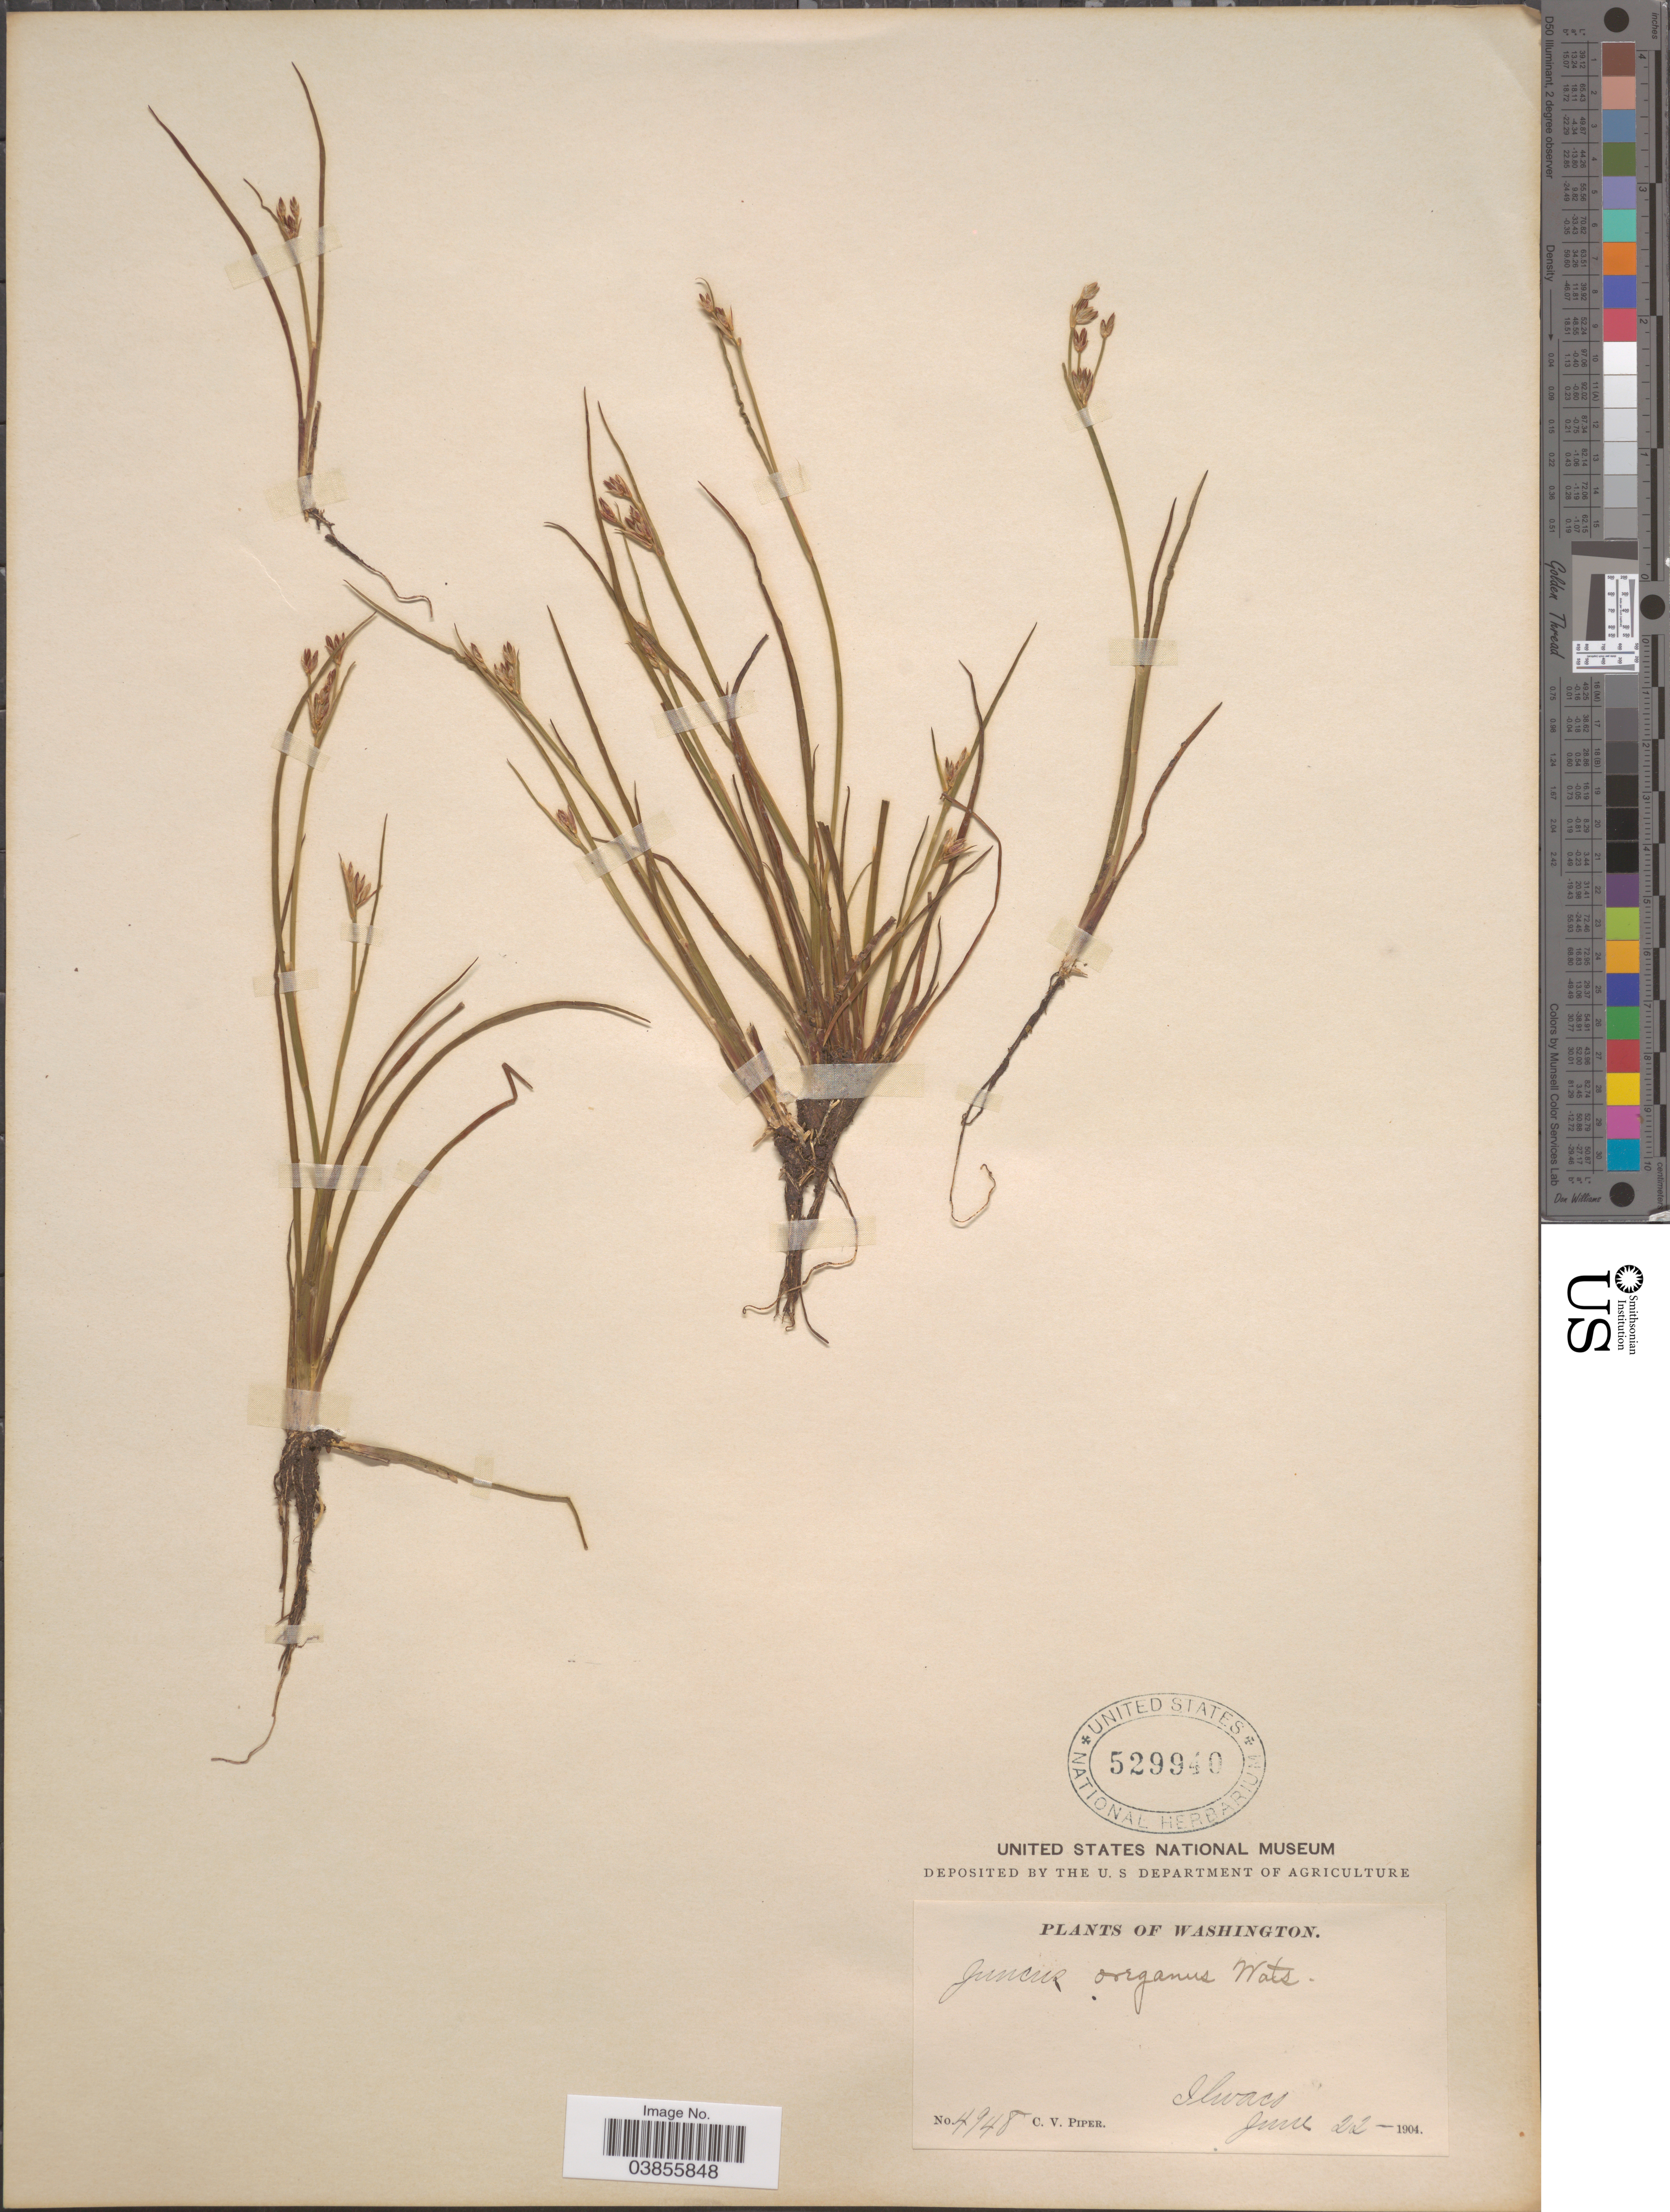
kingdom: Plantae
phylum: Tracheophyta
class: Liliopsida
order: Poales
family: Juncaceae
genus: Juncus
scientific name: Juncus oreganus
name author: S. Watson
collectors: C. V. Piper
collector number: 4948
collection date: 1904-06-22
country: United States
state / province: Washington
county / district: Pacific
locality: Ilwaco.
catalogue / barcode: US 529940